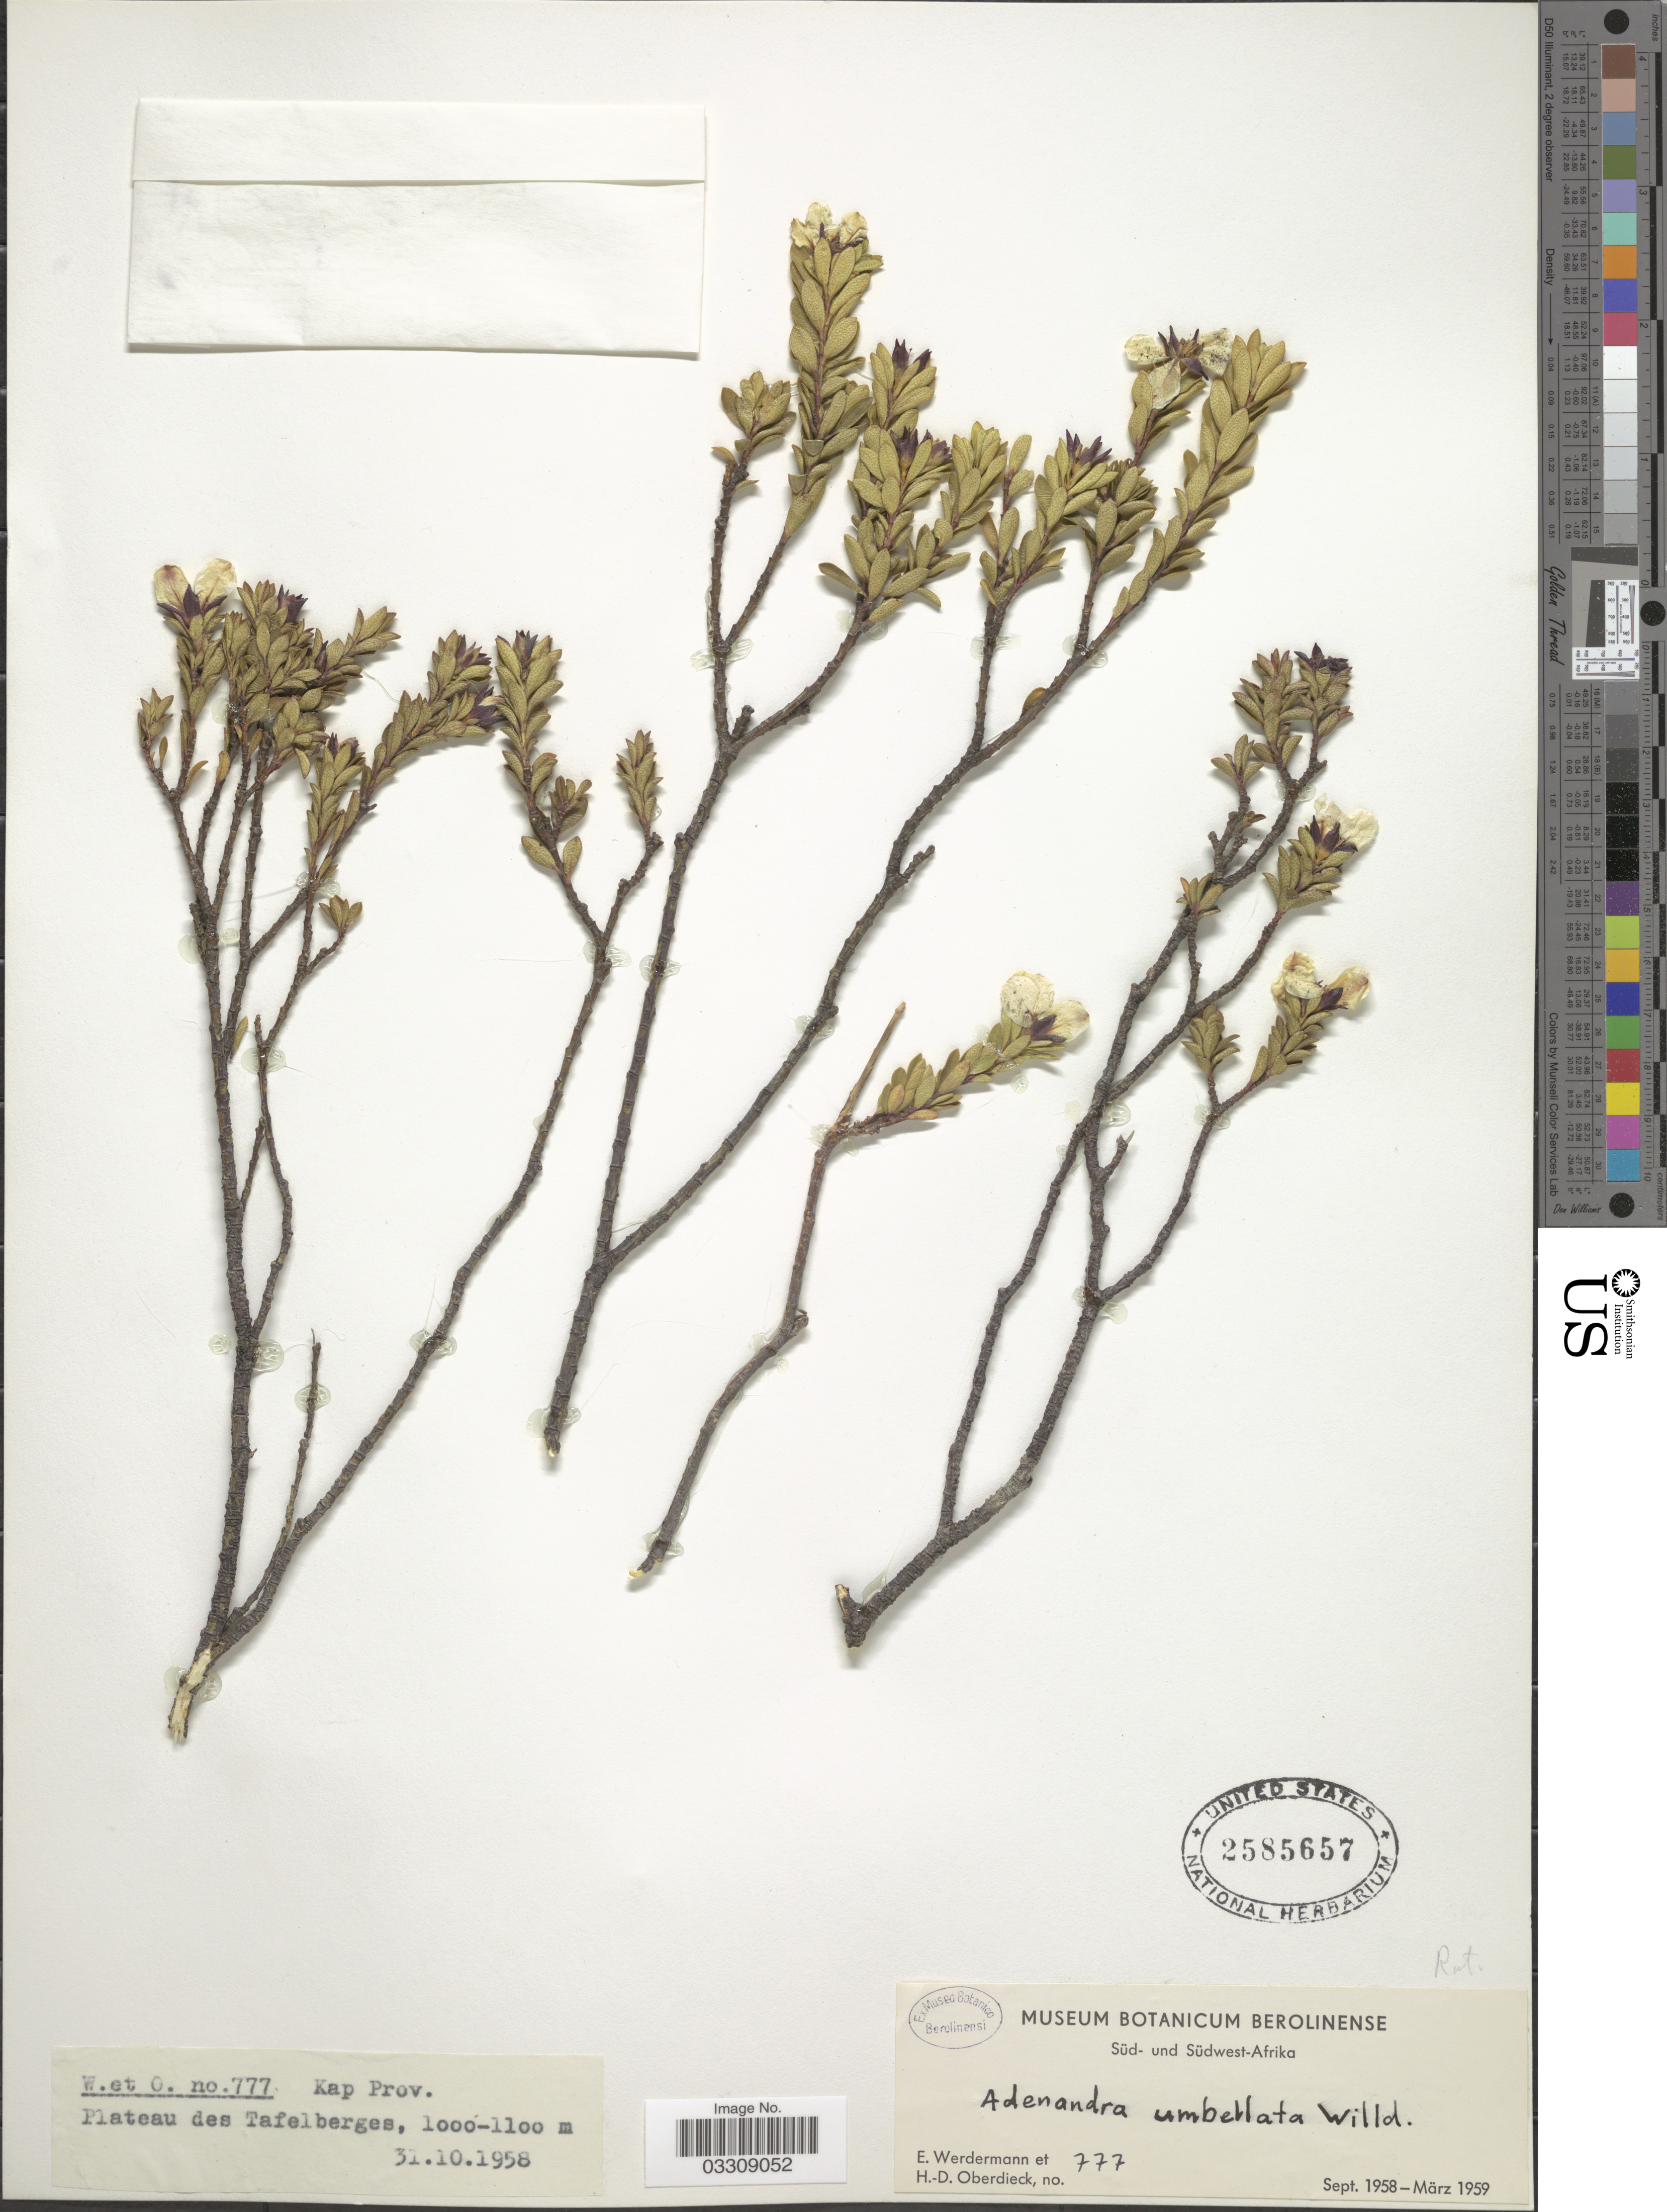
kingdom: Plantae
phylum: Tracheophyta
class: Magnoliopsida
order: Sapindales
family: Rutaceae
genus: Agathosma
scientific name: Agathosma umbellata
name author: (Thunb.) Sond.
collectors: E. Werdermann & H. Oberdieck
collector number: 777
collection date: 1958-10-31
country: South Africa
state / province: Western Cape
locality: Kap Prov. Plateau des Tafelberges.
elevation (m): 1000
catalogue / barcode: US 2585657